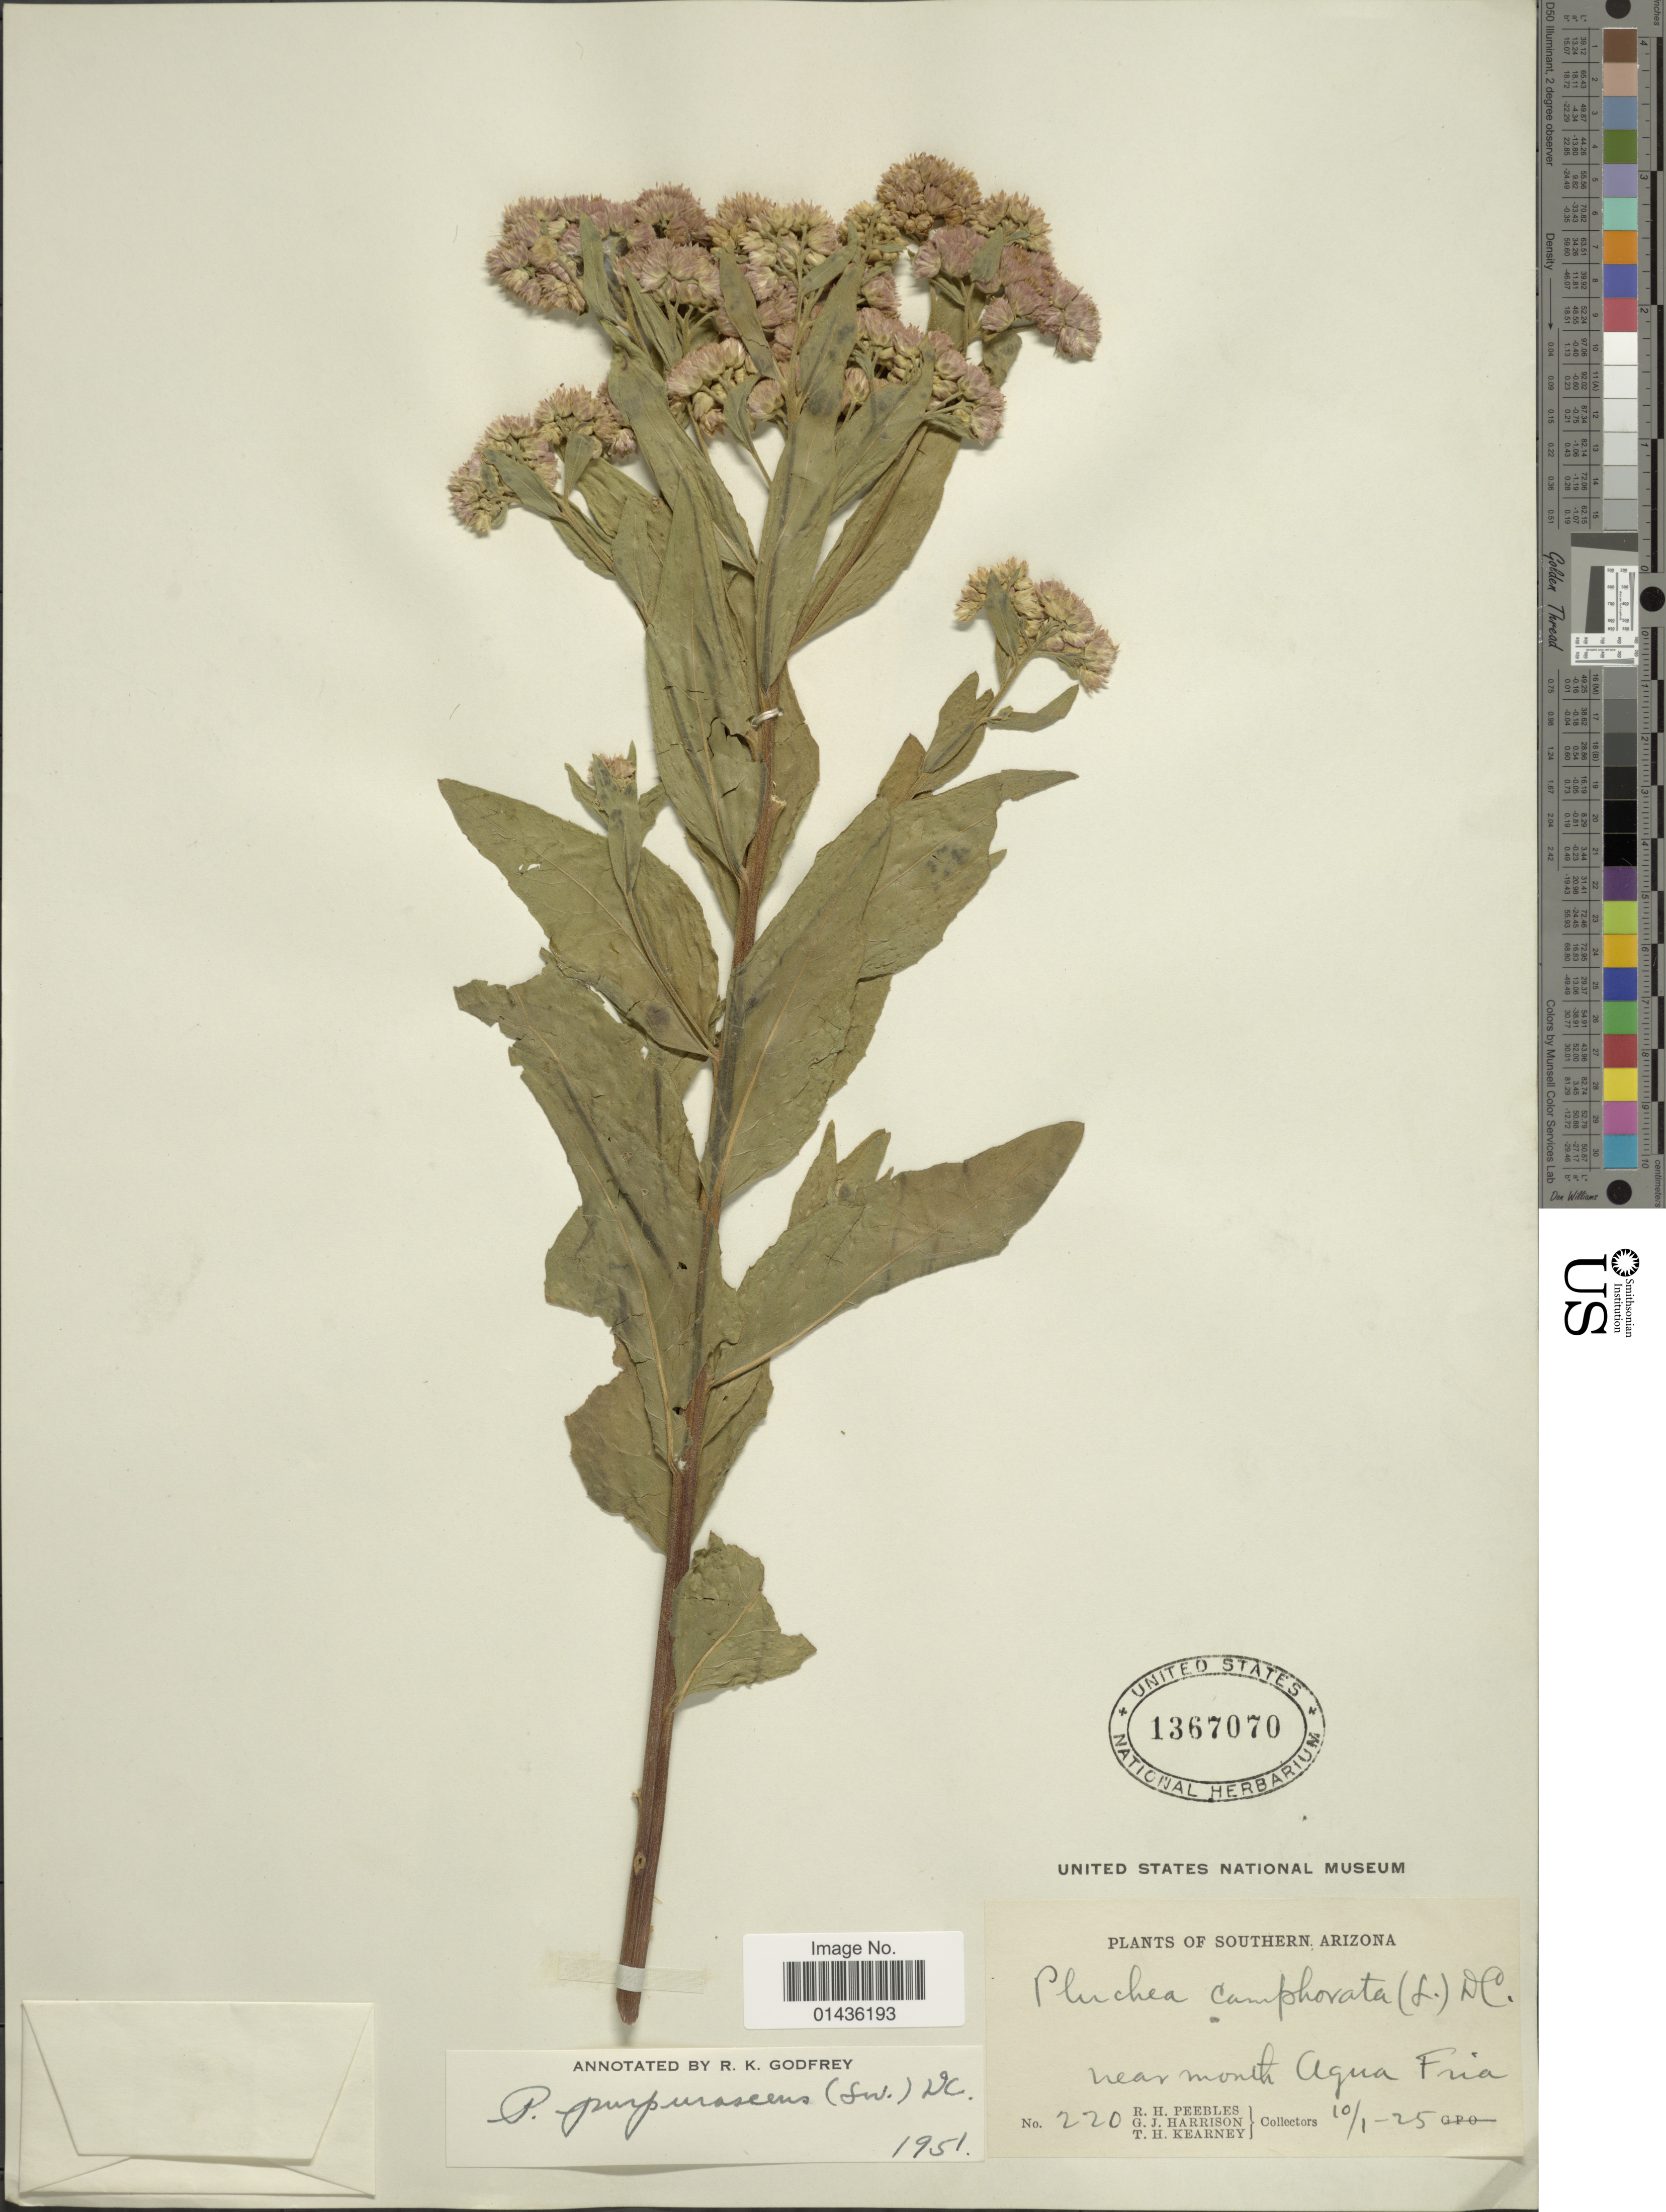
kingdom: Plantae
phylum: Tracheophyta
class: Magnoliopsida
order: Asterales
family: Asteraceae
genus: Pluchea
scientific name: Pluchea odorata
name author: (L.) Cass.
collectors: R. H. Peebles, G. J. Harrison & T. H. Kearney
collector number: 220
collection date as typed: Transcribed d/m/y: 1/10/25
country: United States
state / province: Arizona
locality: Southern Arizona, near mouth Agua Fria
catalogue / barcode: US 1367070